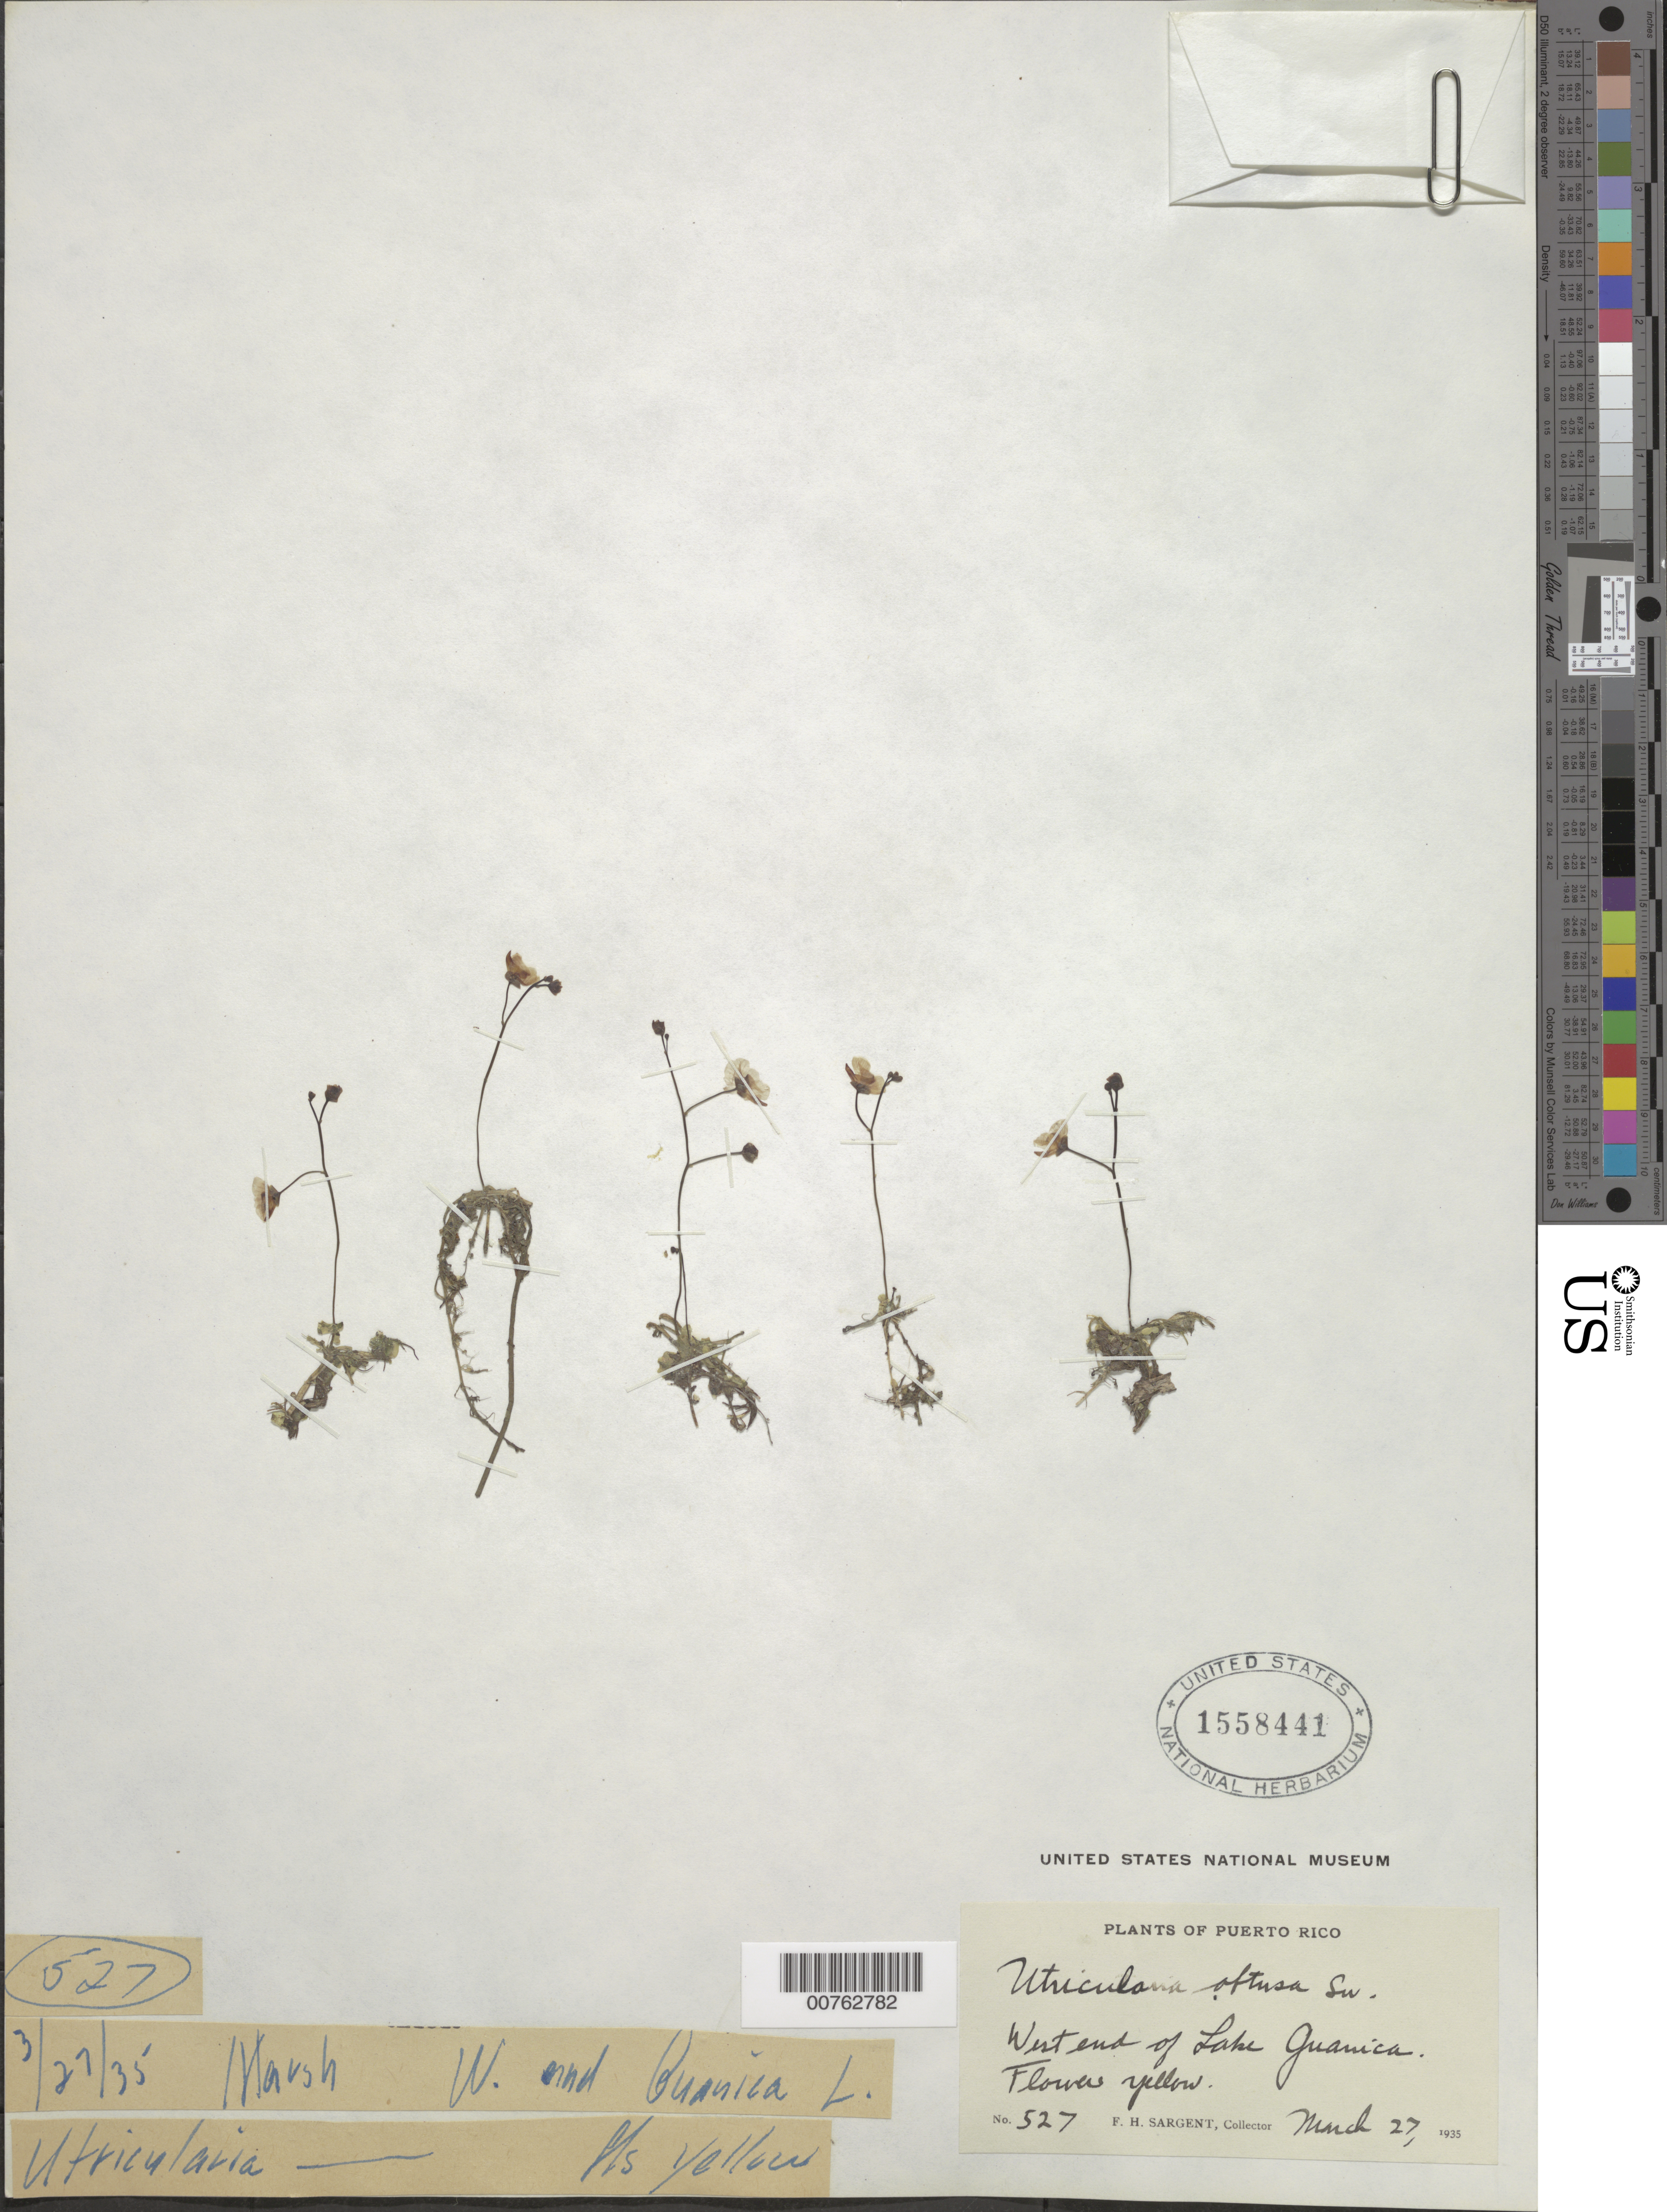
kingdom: Plantae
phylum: Tracheophyta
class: Magnoliopsida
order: Lamiales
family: Lentibulariaceae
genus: Utricularia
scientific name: Utricularia gibba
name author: L.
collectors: F. H. Sargent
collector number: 527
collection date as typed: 27 Mar 1935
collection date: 1935-03-27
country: Puerto Rico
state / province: Guánica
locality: W end of Lake Guanica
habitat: Marsh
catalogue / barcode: US 1558441